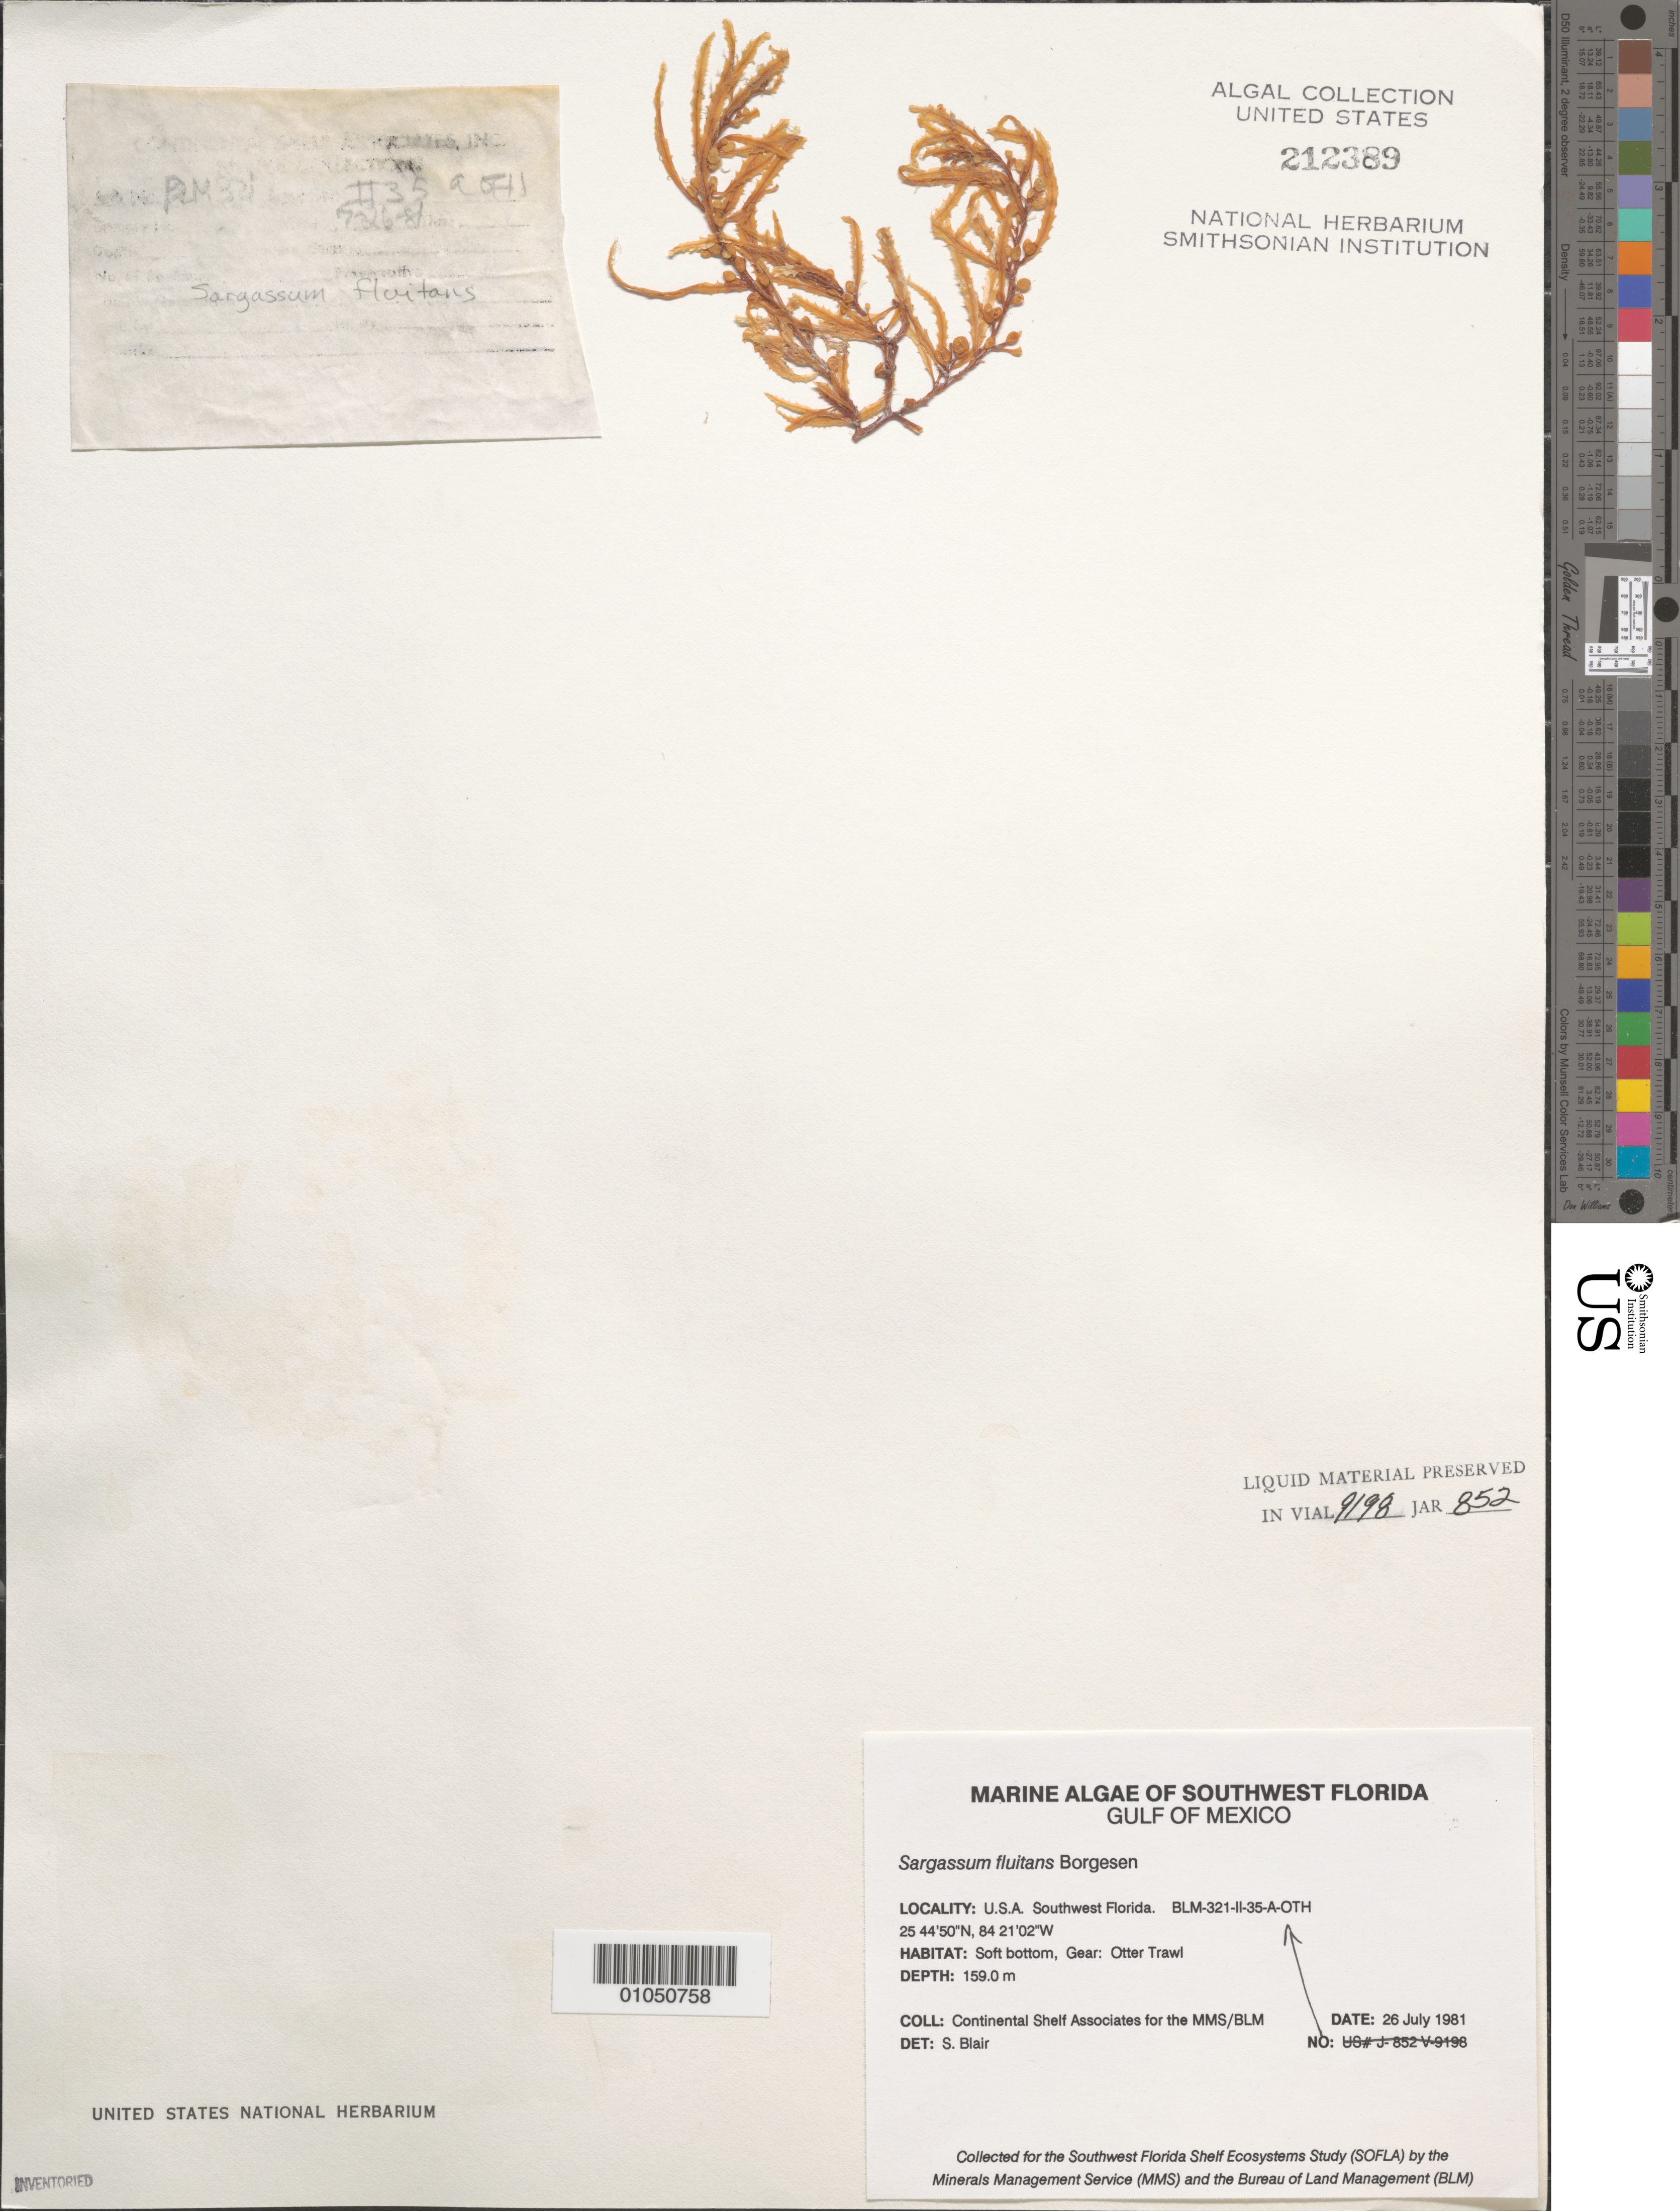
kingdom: Chromista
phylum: Ochrophyta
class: Phaeophyceae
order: Fucales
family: Sargassaceae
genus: Sargassum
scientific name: Sargassum fluitans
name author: (Børgesen) Børgesen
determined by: Blair, S. M.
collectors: Continental Shelf Associates for the MMS/BLM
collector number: BLM-321-II-35-A-OTH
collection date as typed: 26 Jul 1981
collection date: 1981-07-26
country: United States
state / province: Florida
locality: Gulf of Mexico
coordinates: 25 44'50"N, 84 21'02"W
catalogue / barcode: US 212389